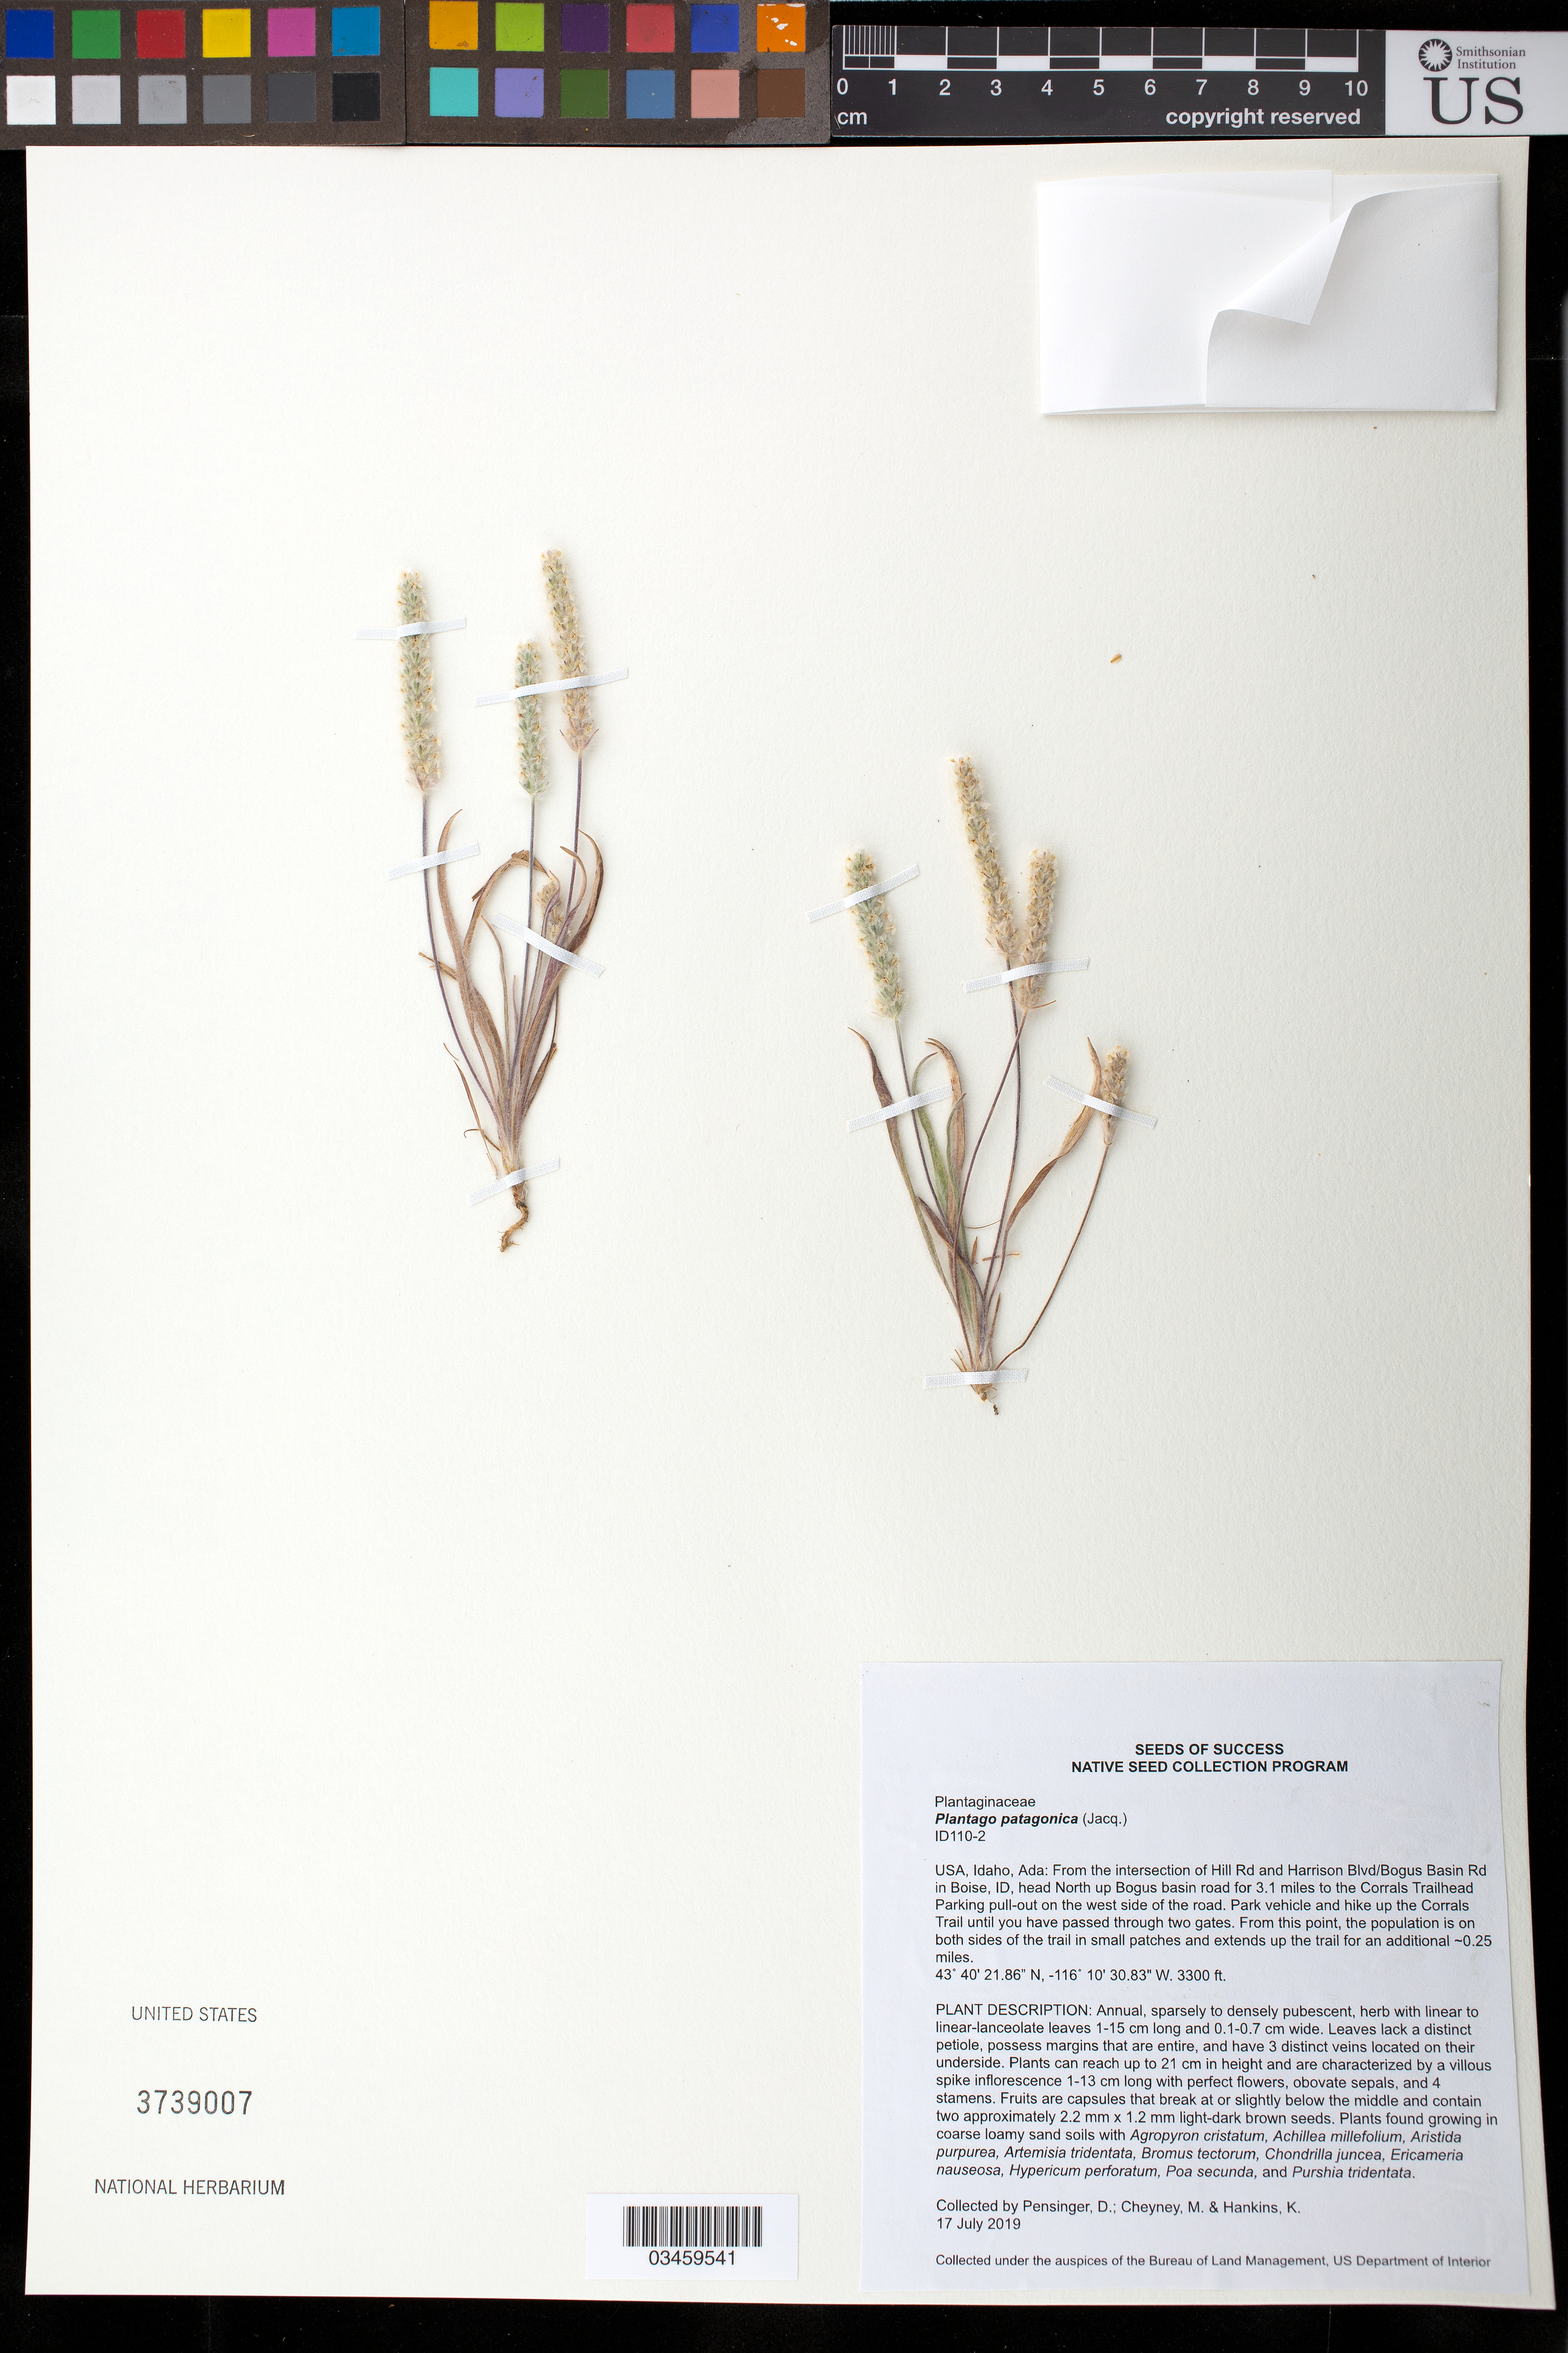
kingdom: Plantae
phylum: Tracheophyta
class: Magnoliopsida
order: Lamiales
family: Plantaginaceae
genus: Plantago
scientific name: Plantago patagonica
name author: Jacq.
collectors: D. Pensinger, M. Cheyne & K. Hankins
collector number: ID110-2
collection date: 2019-07-17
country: United States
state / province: Idaho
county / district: Ada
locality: From the Intersection of Hill Rd and Harrison Blvd/Bogus Basin Rd in Boise, head N up Bogus basin road for 3.1 mi to the Corrals Trailhead Parking, hike up the Corrals Trail until you have passed through two gates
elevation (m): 1006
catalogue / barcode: US 3739007